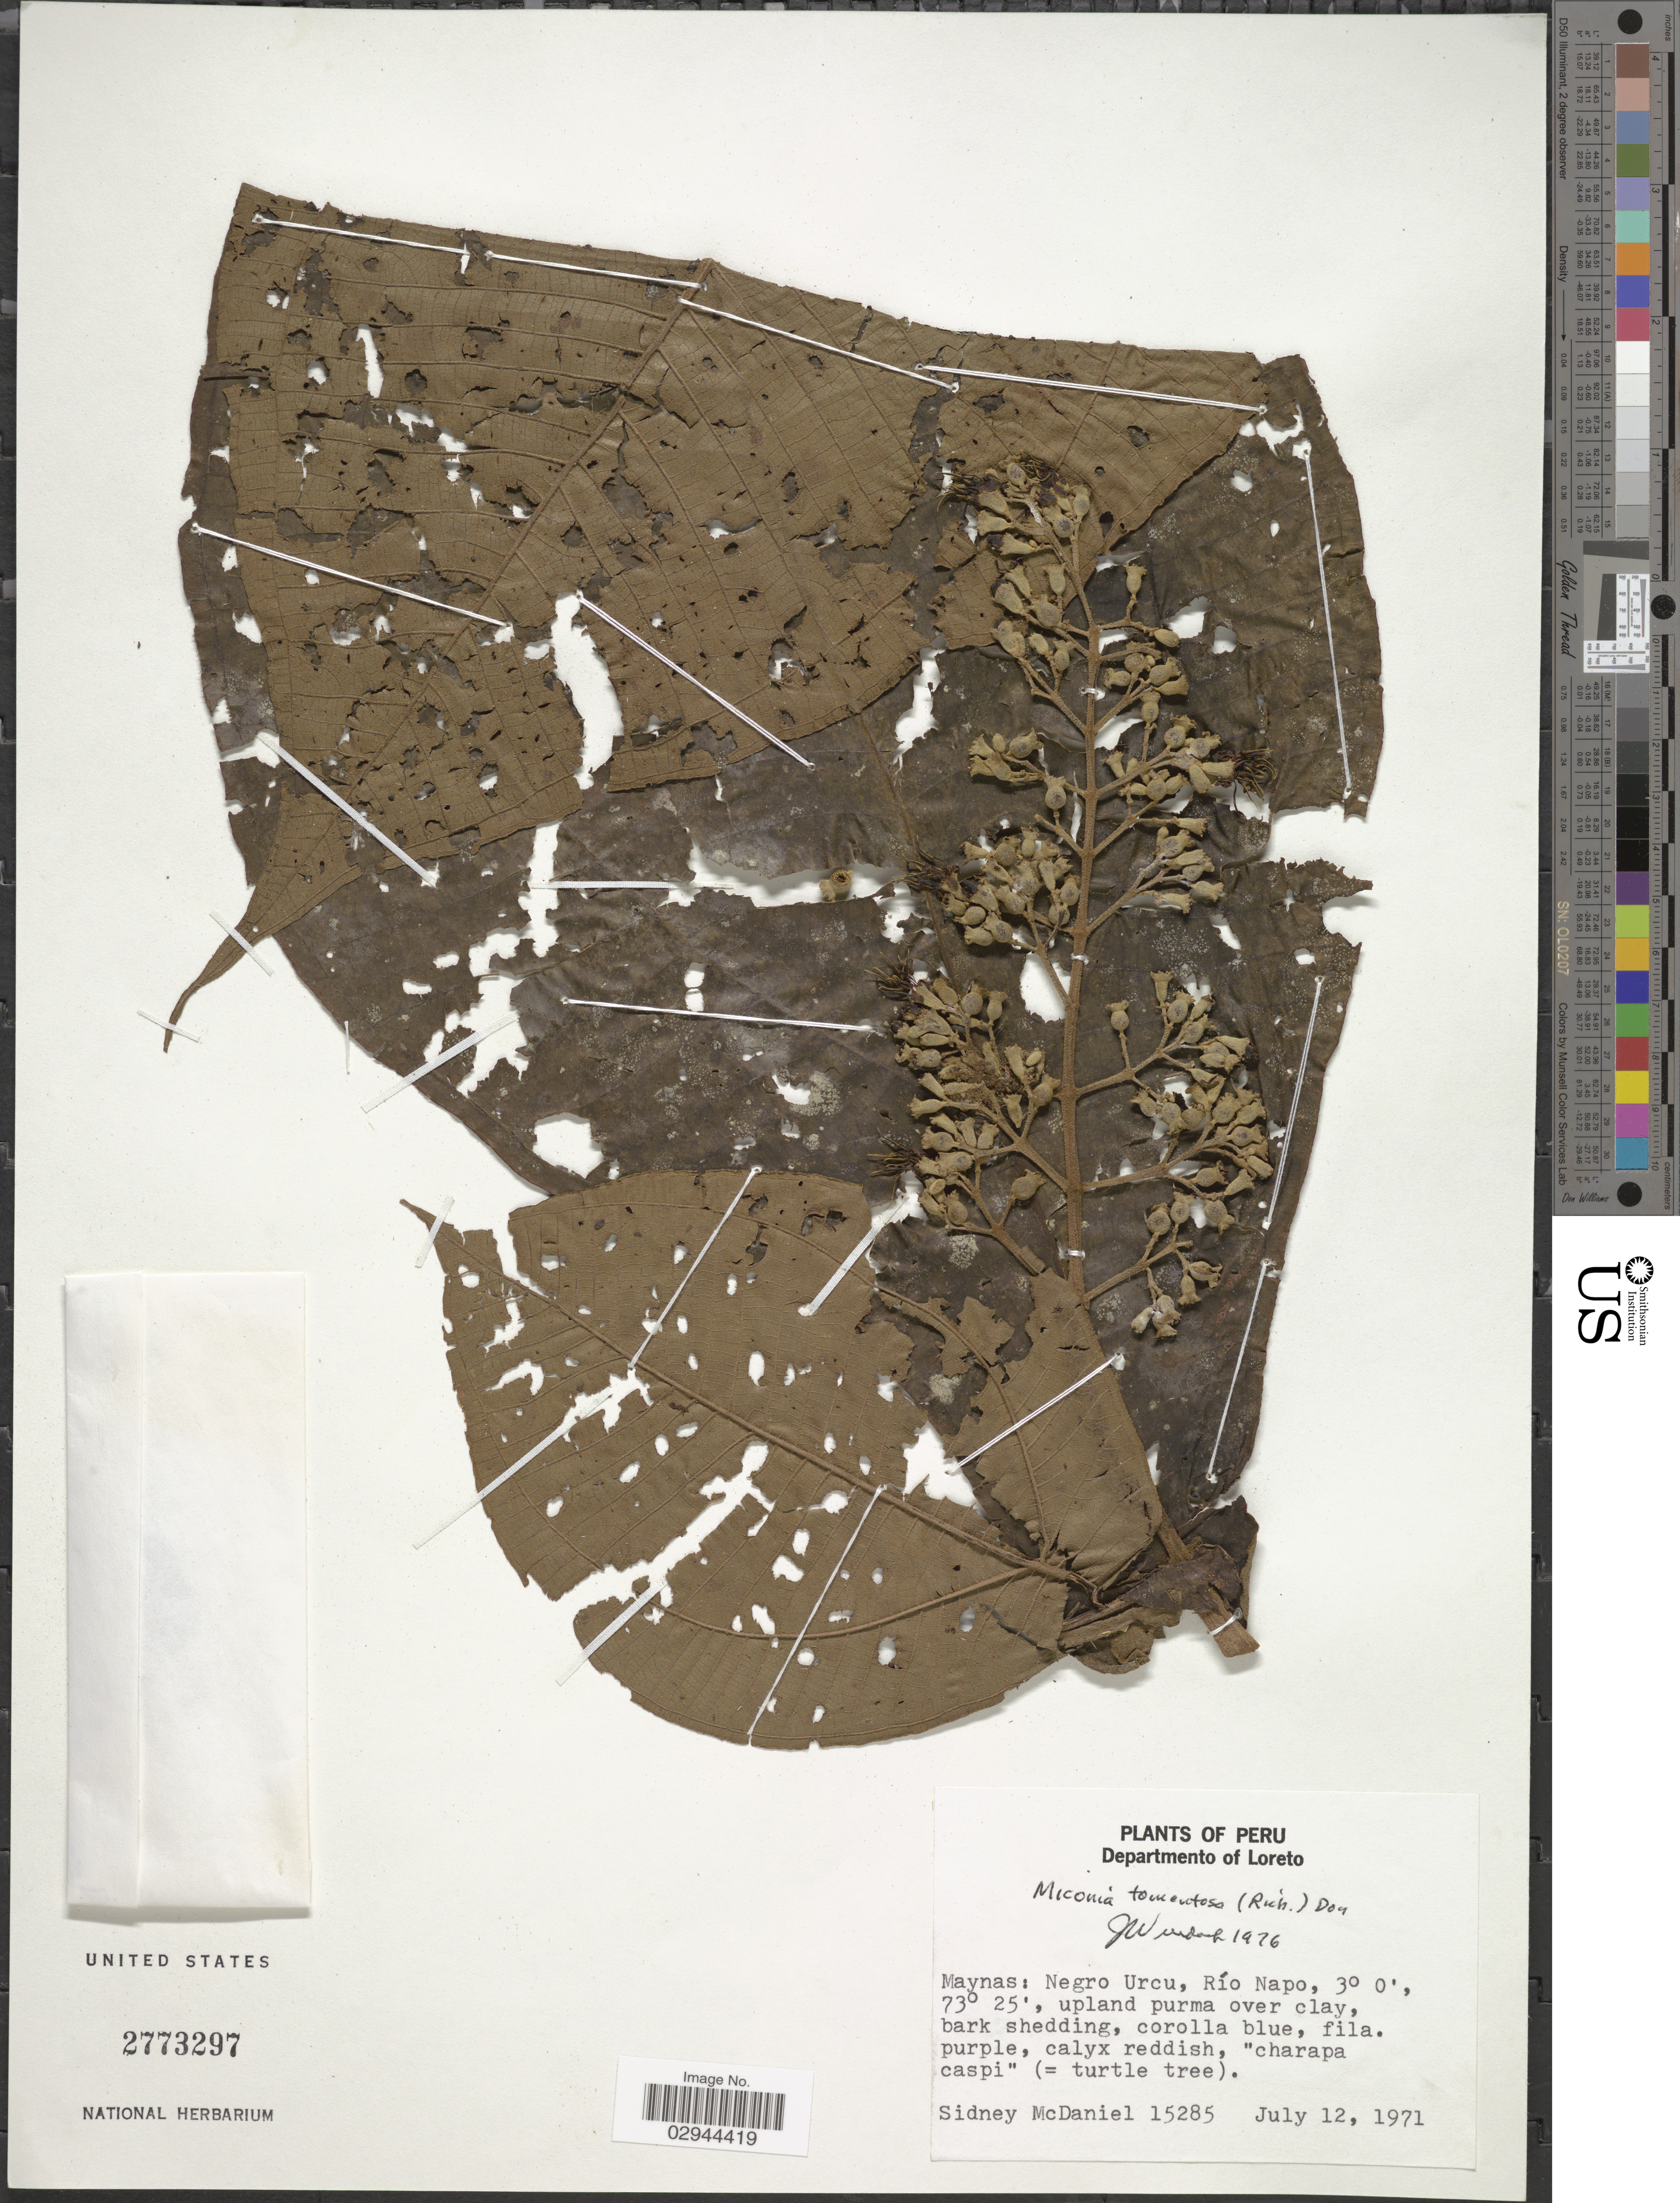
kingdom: Plantae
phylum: Tracheophyta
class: Magnoliopsida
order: Myrtales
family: Melastomataceae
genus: Miconia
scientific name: Miconia tomentosa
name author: (Rich.) D. Don ex DC.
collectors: S. McDaniel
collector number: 15285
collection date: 1971-07-12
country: Peru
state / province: Loreto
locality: Departmento of Loreto. Maynas: Negro Urcu, Río Napo.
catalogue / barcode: US 2773297